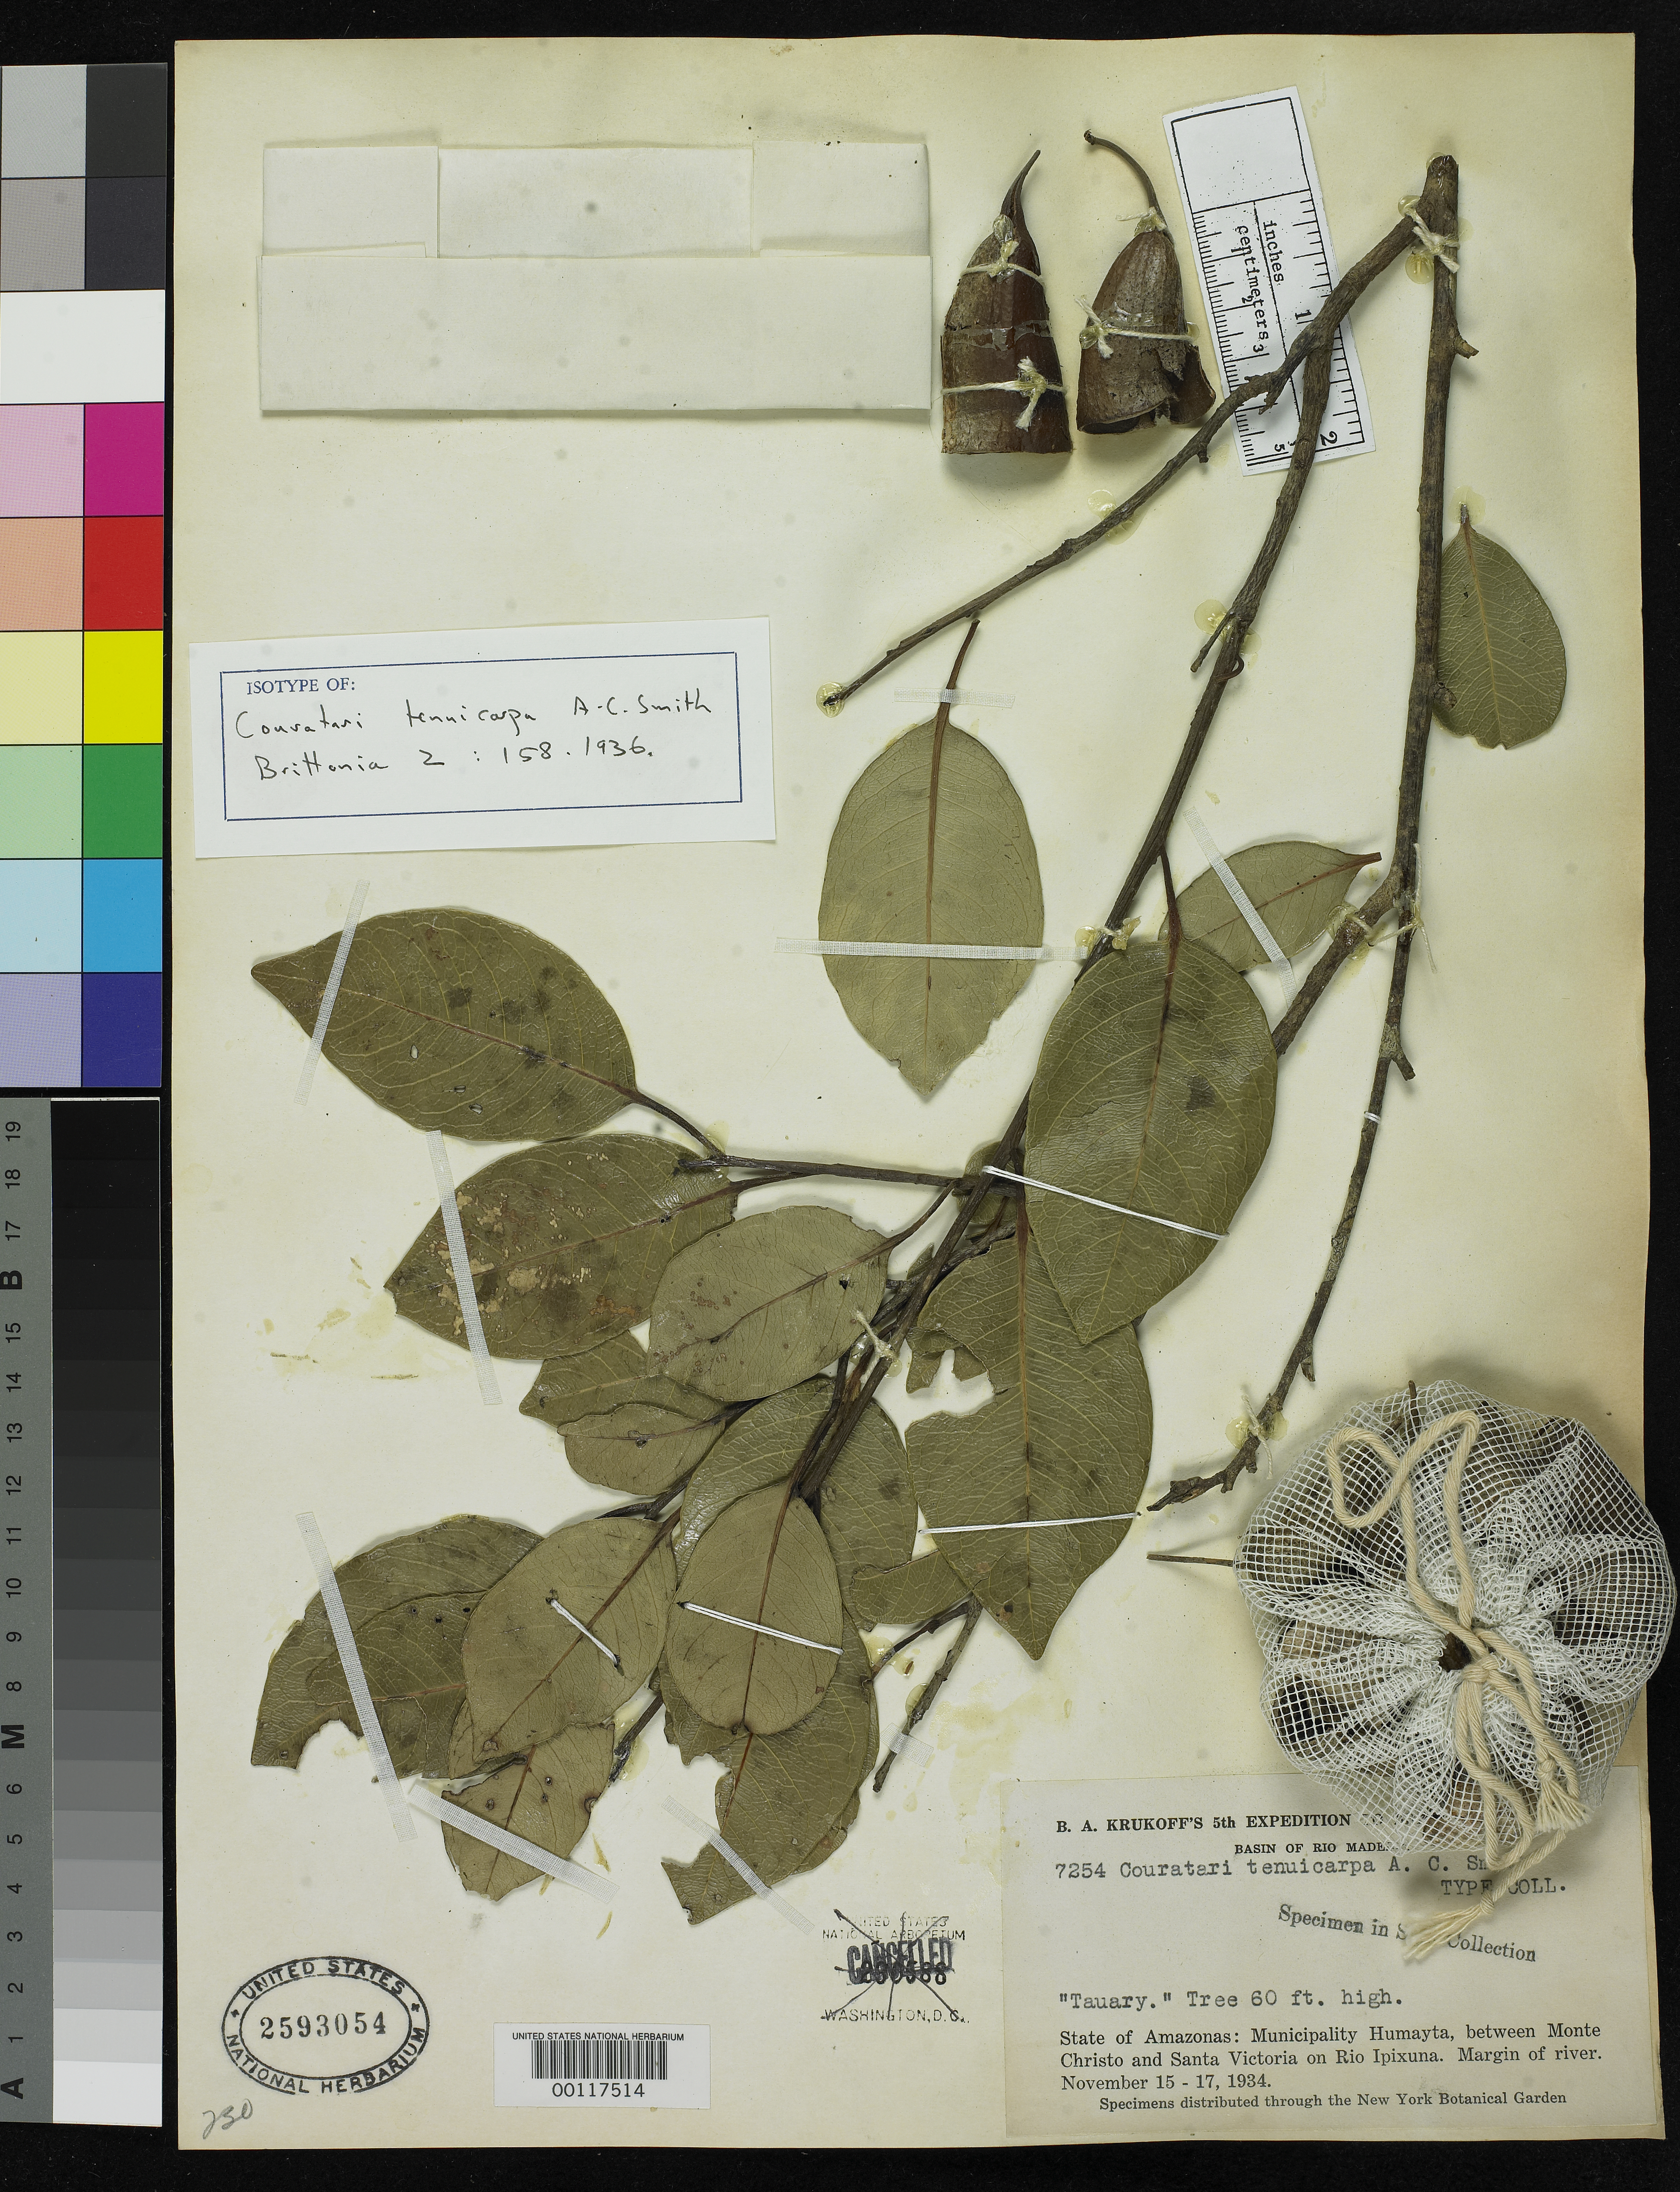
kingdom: Plantae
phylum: Tracheophyta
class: Magnoliopsida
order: Ericales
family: Lecythidaceae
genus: Couratari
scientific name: Couratari tenuicarpa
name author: A.C. Sm.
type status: Isotype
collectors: B. A. Krukoff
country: Brazil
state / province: Amazonas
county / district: Humaitá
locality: Between Monte Christo and Santa Victoria on Rio Ipixuma.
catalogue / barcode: US 2593054